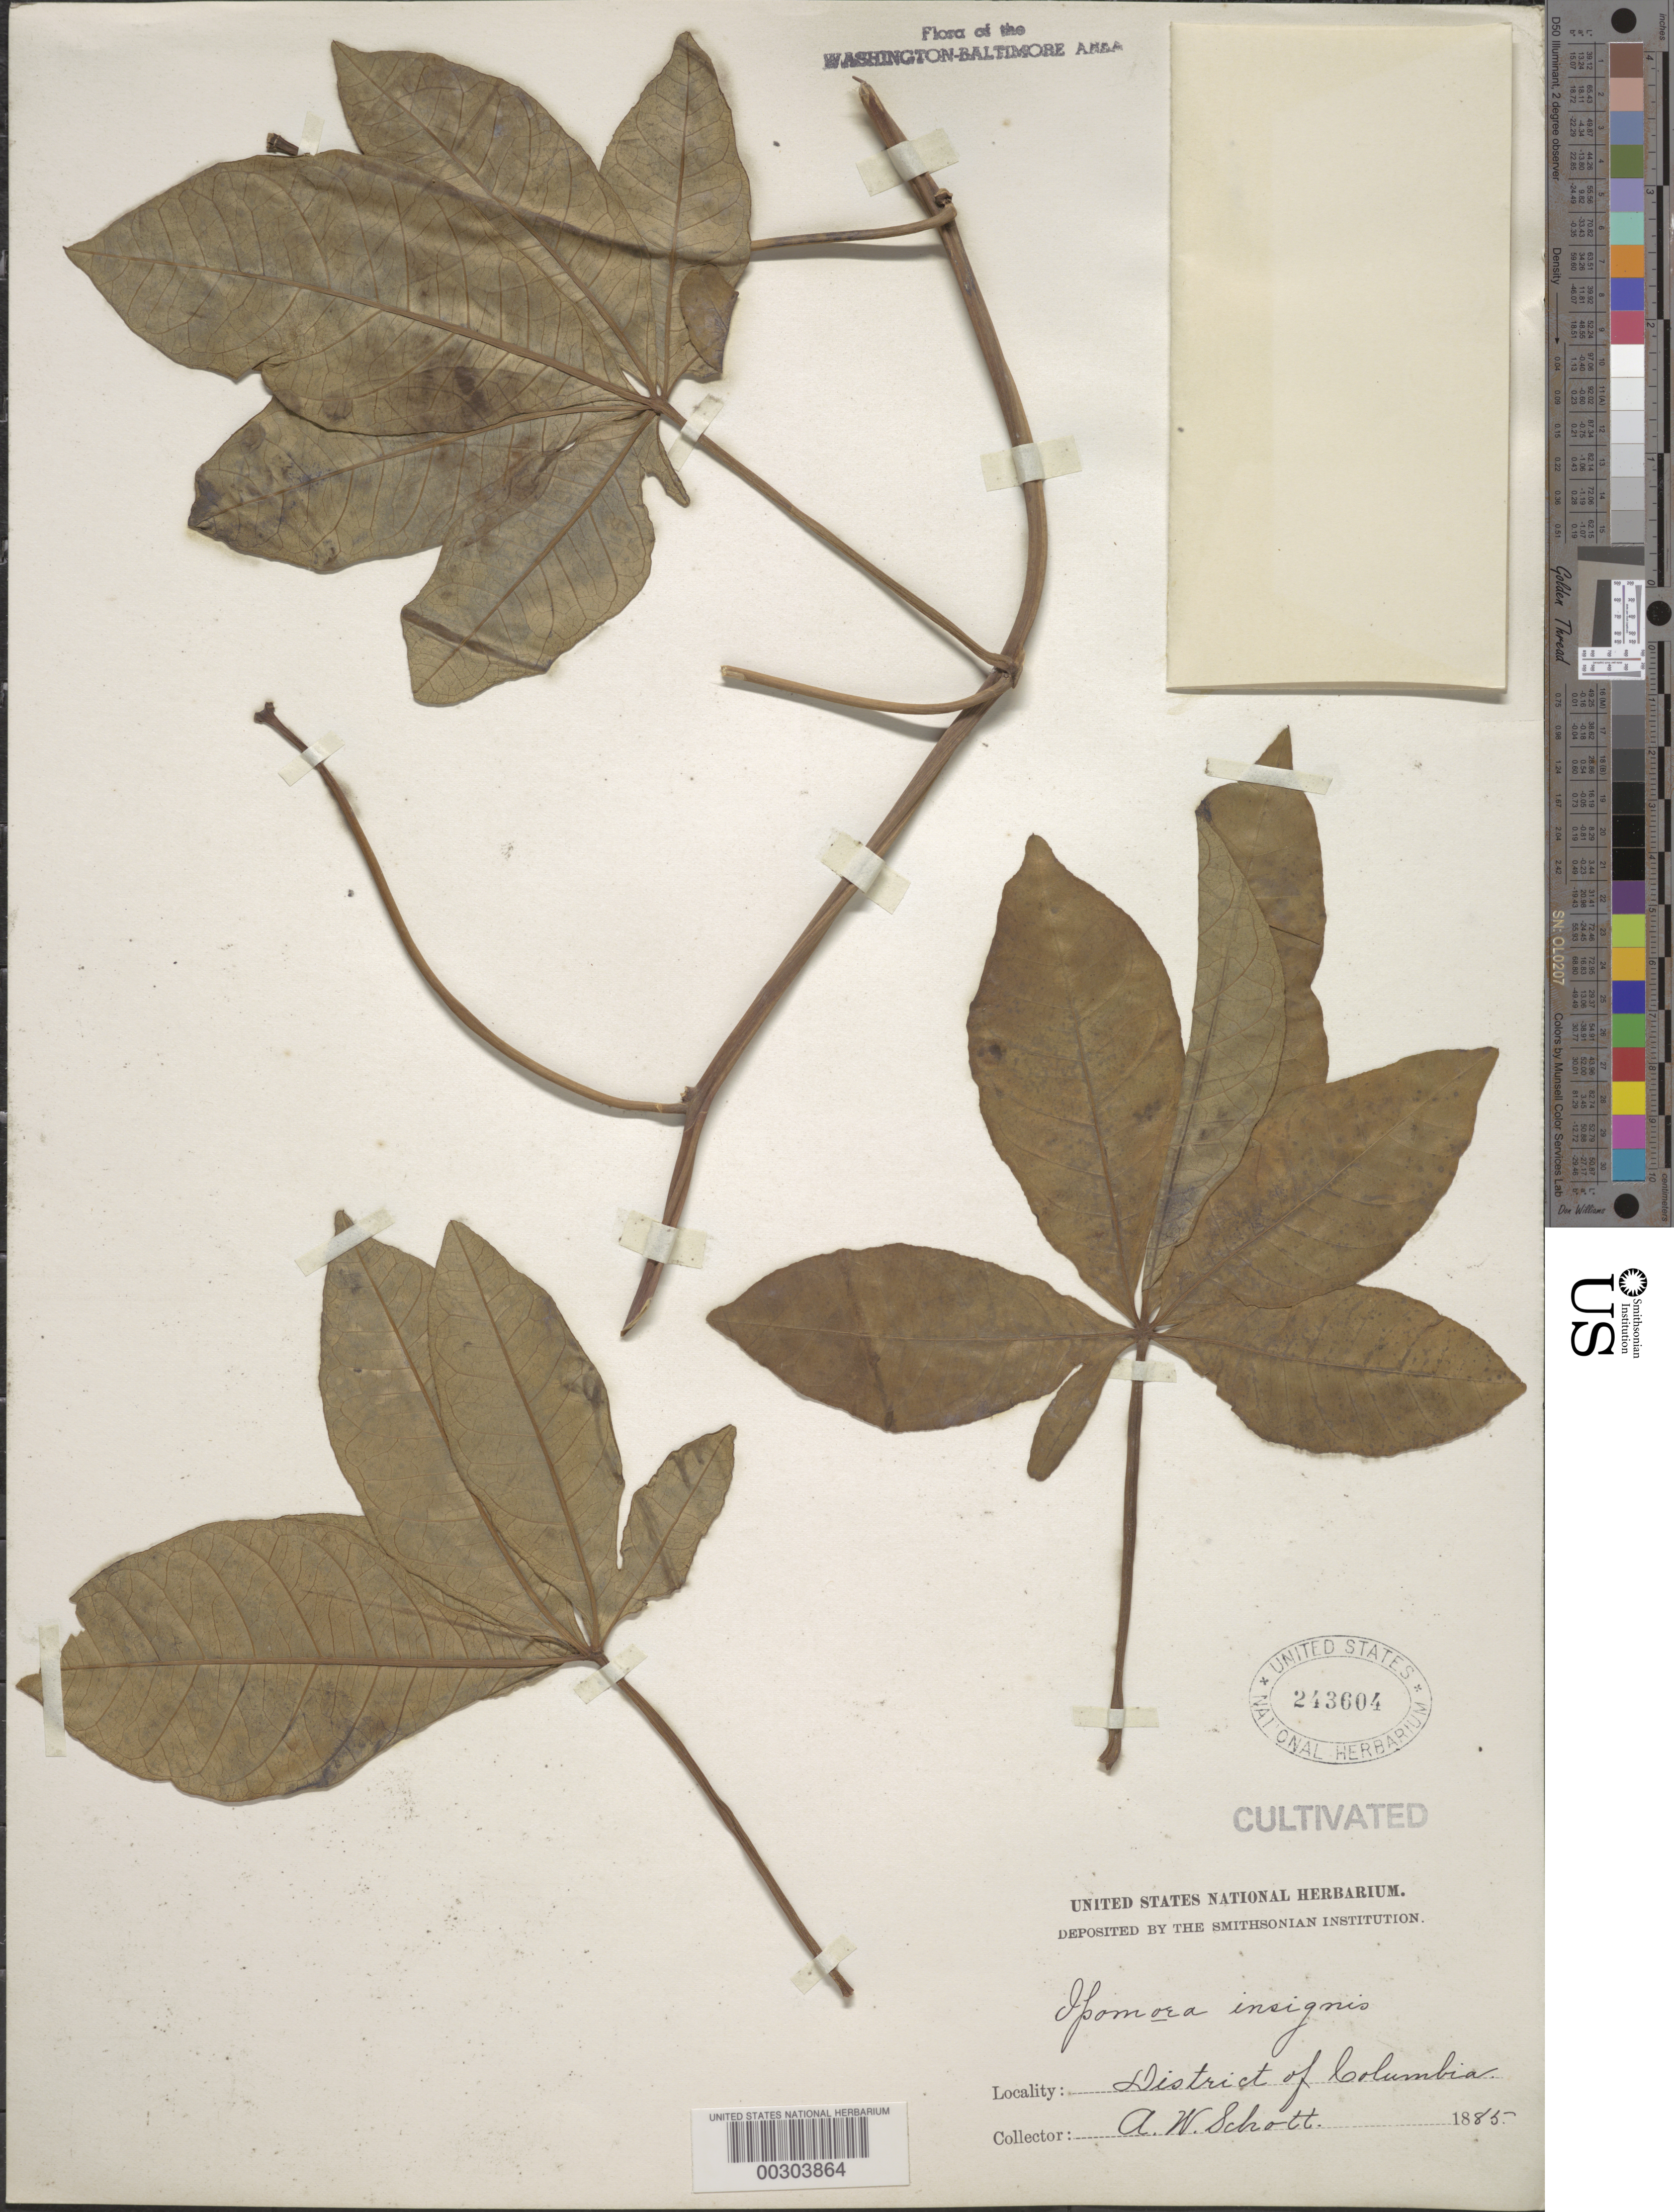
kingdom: Plantae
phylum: Tracheophyta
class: Magnoliopsida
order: Solanales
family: Convolvulaceae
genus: Ipomoea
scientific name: Ipomoea insignis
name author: Andrews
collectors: A. L. Schott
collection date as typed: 1885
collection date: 1885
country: United States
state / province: District of Columbia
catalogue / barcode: US 243604